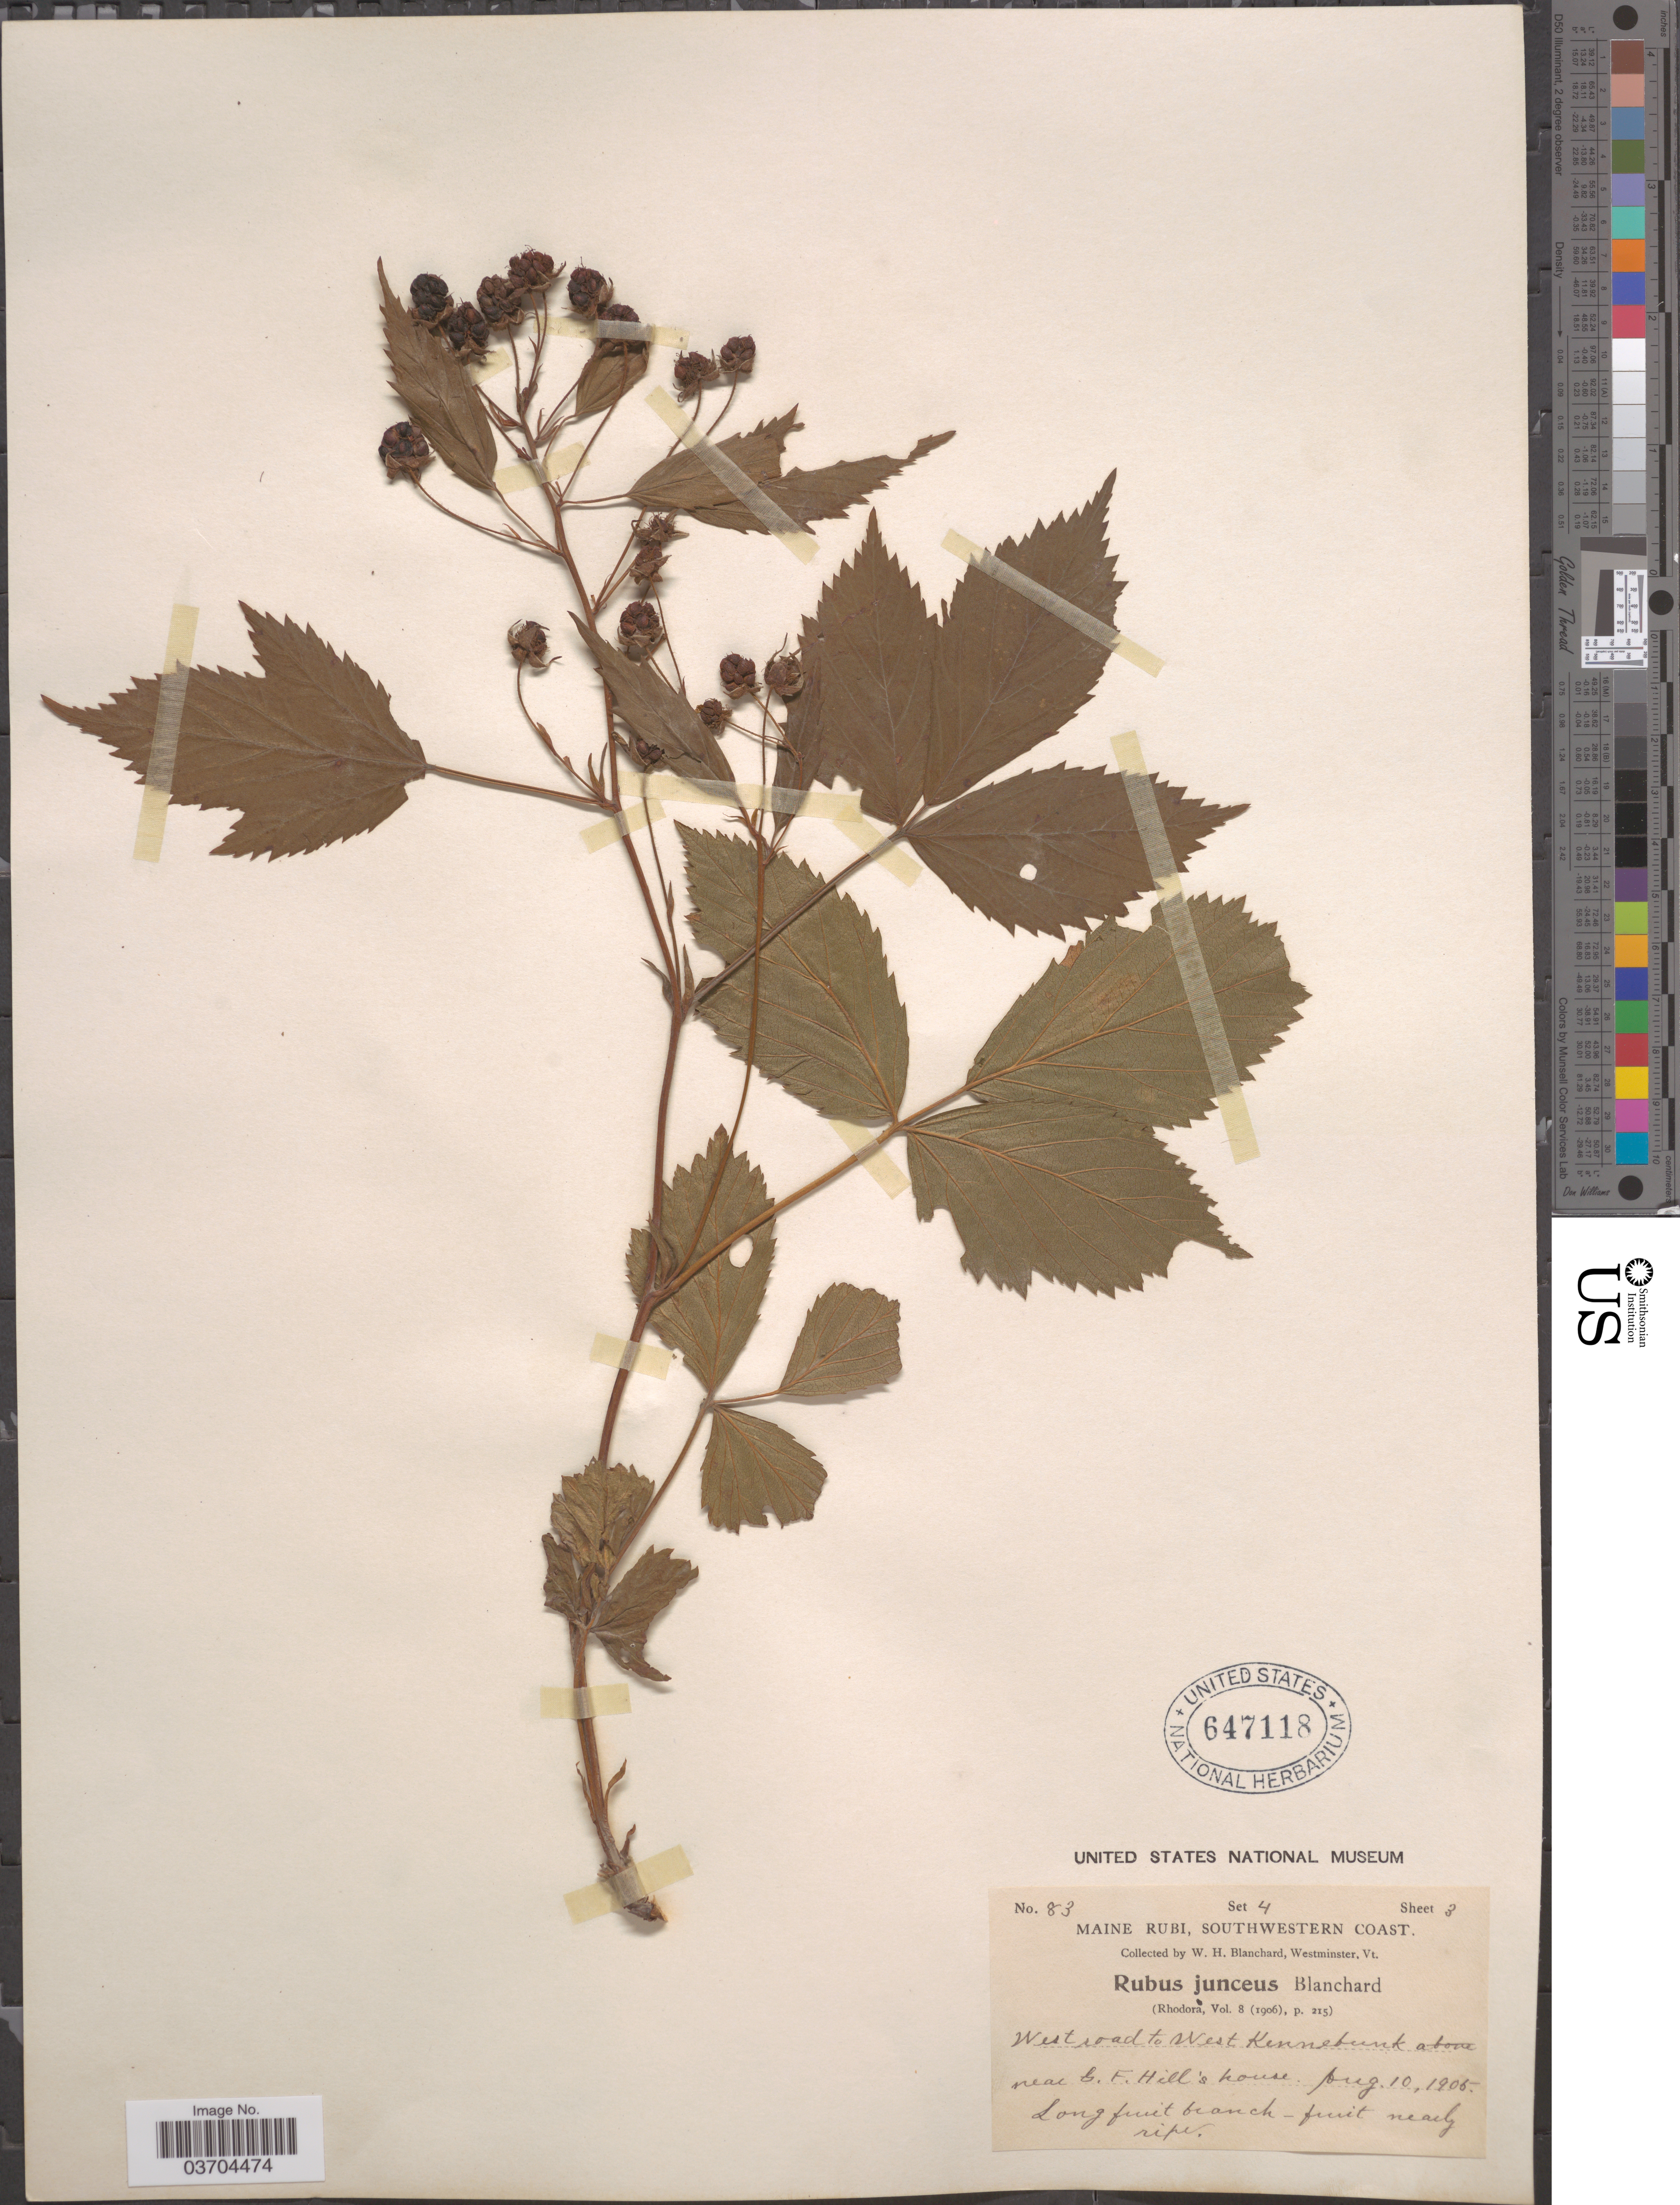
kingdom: Plantae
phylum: Tracheophyta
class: Magnoliopsida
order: Rosales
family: Rosaceae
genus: Rubus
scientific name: Rubus junceus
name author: Blanch.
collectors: W. H. Blanchard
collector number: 83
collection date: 1905-08-10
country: United States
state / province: Maine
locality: Maine Rubi, Southwestern coast. West road to West Kennebunk near G. F. Hill's house.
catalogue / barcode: US 647118